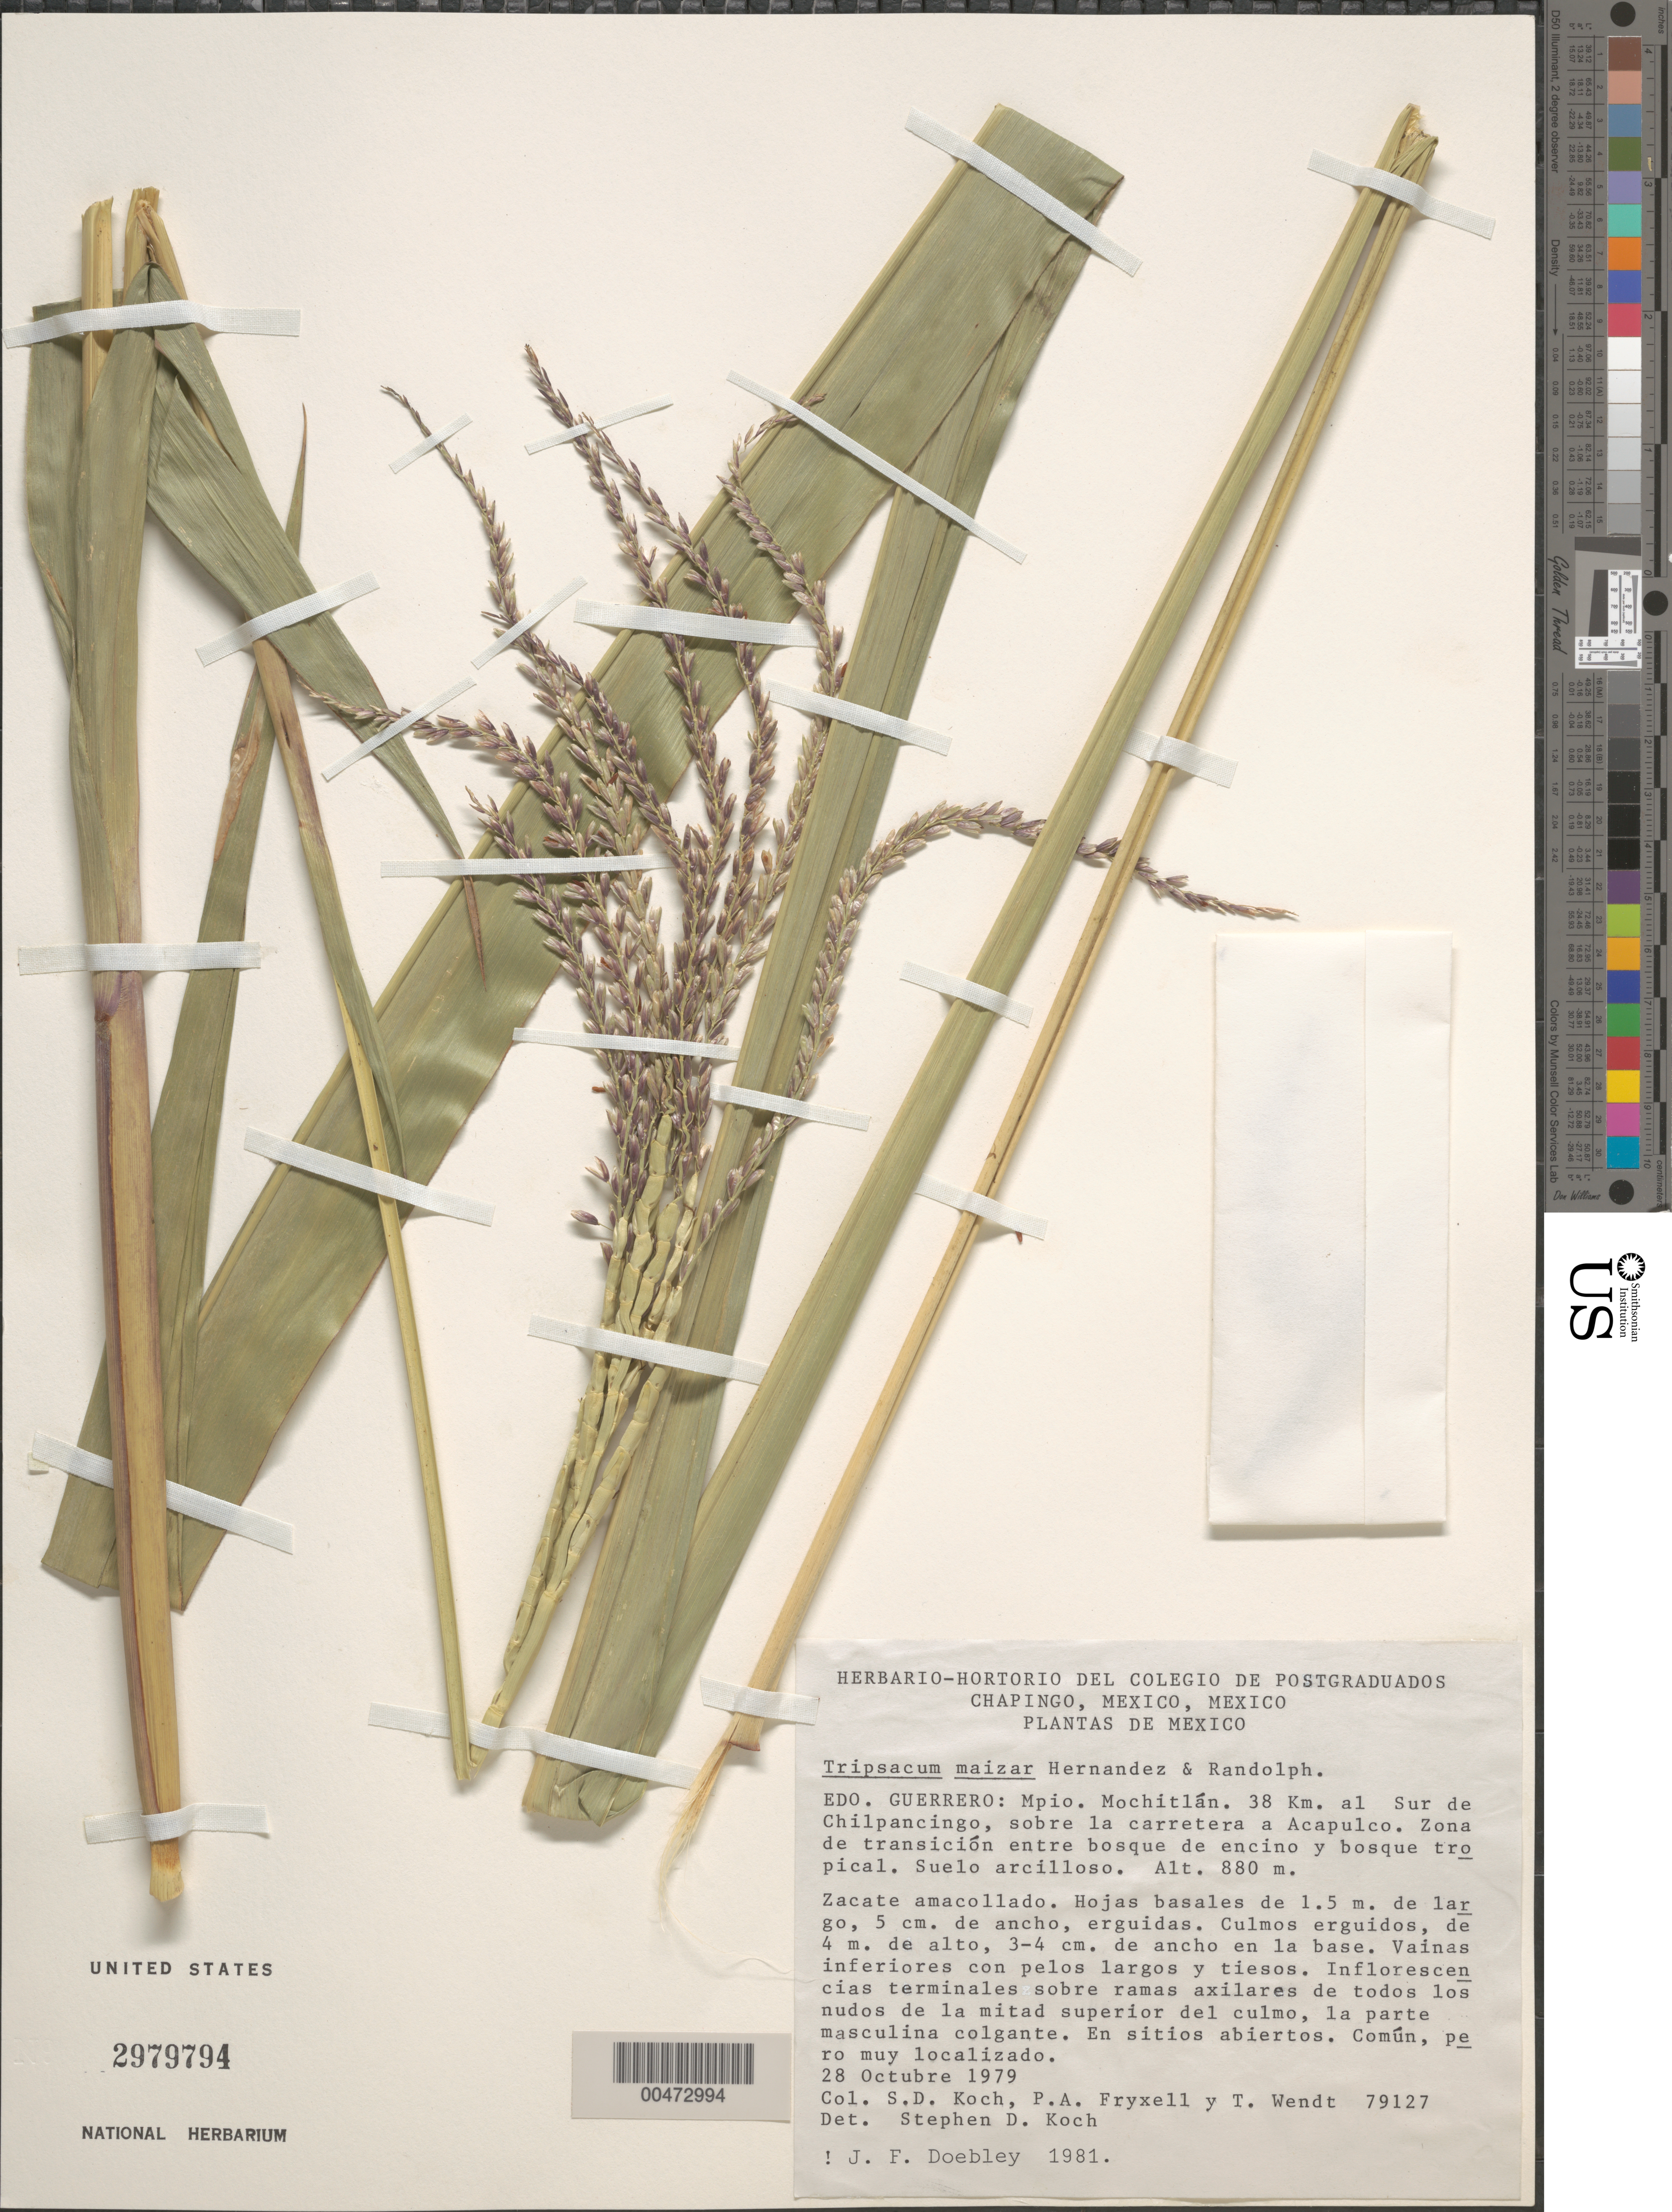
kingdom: Plantae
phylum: Tracheophyta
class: Liliopsida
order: Poales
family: Poaceae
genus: Tripsacum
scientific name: Tripsacum maizar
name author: Hern.-Xol. & Randolph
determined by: Doebley, John F.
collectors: S. D. Koch, P. A. Fryxell & T. L. Wendt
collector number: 79127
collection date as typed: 28 Oct 1979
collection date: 1979-10-28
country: Mexico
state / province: Guerrero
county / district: Mochitlán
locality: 38 km S of Chilpancingo, along the hwy to Acapulco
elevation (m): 880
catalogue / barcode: US 2979794